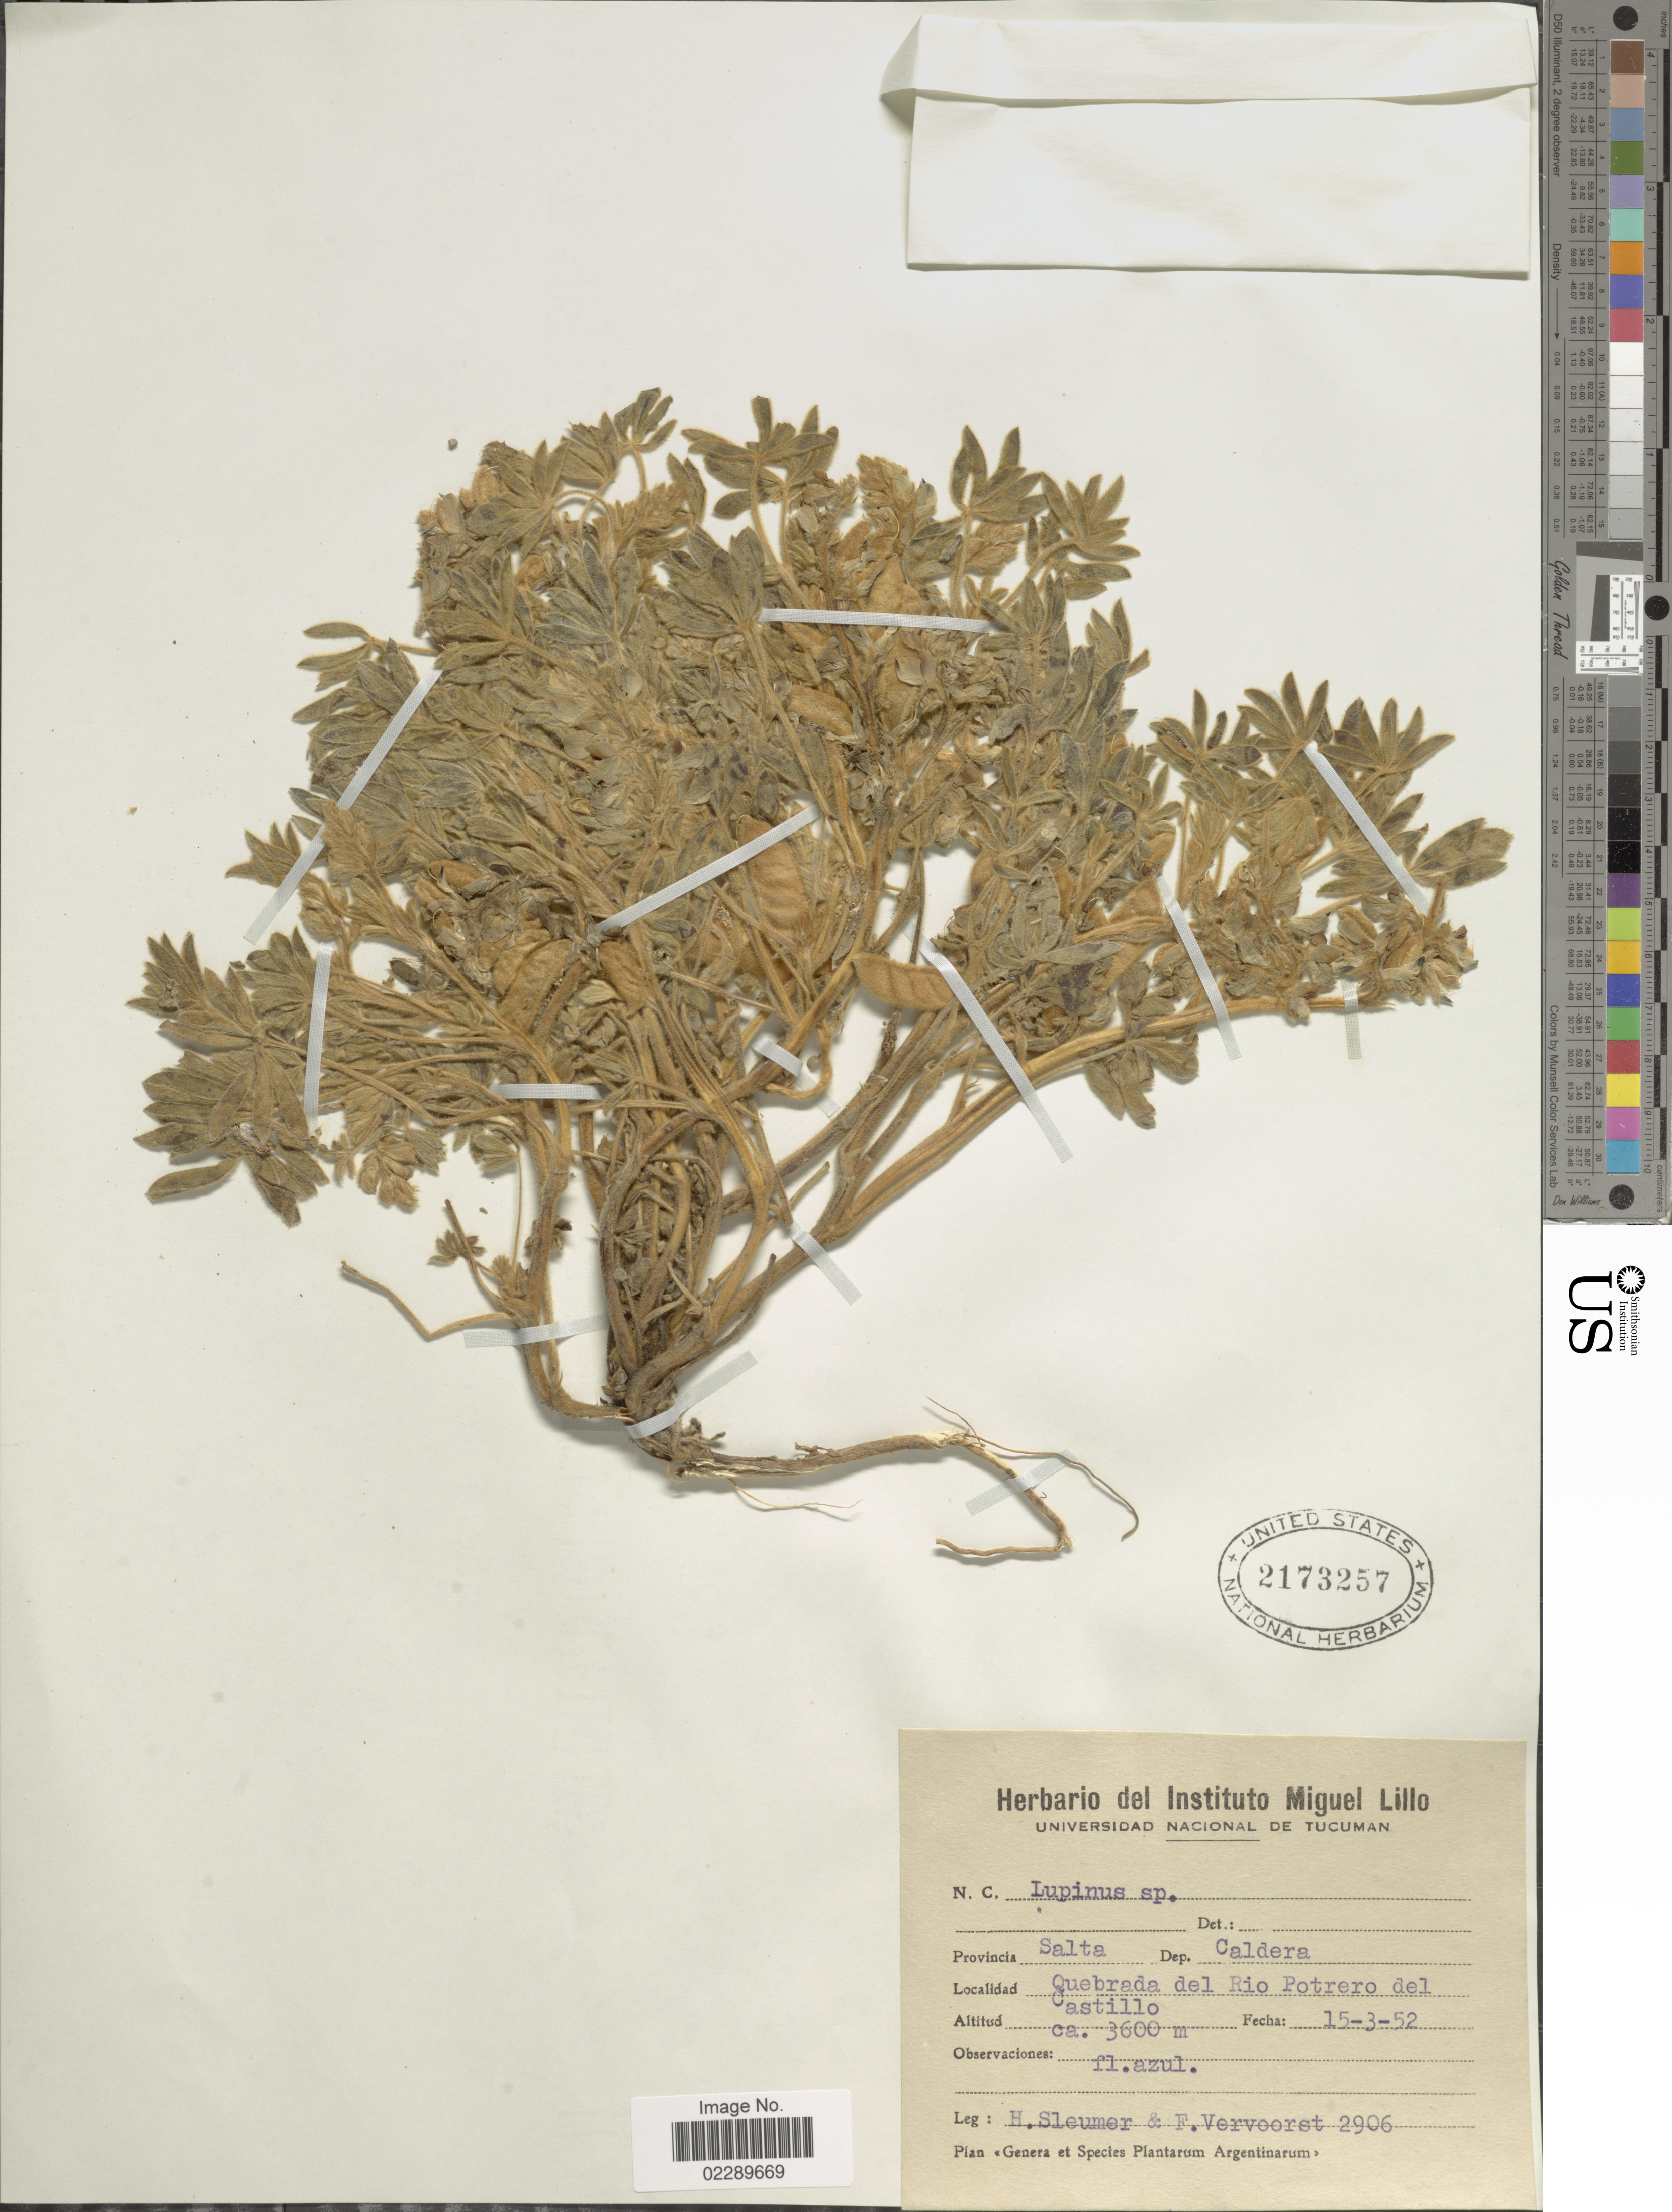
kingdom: Plantae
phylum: Tracheophyta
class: Magnoliopsida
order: Fabales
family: Fabaceae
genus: Lupinus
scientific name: Lupinus sp.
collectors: H. O. Sleumer & F. Vervoorst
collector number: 2906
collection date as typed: Transcribed d/m/y: 15/3/52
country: Argentina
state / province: Salta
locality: Provincia Salta. Dep. Caldera. Quebrada del Rio Potrero del Castillo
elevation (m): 3600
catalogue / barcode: US 2173257